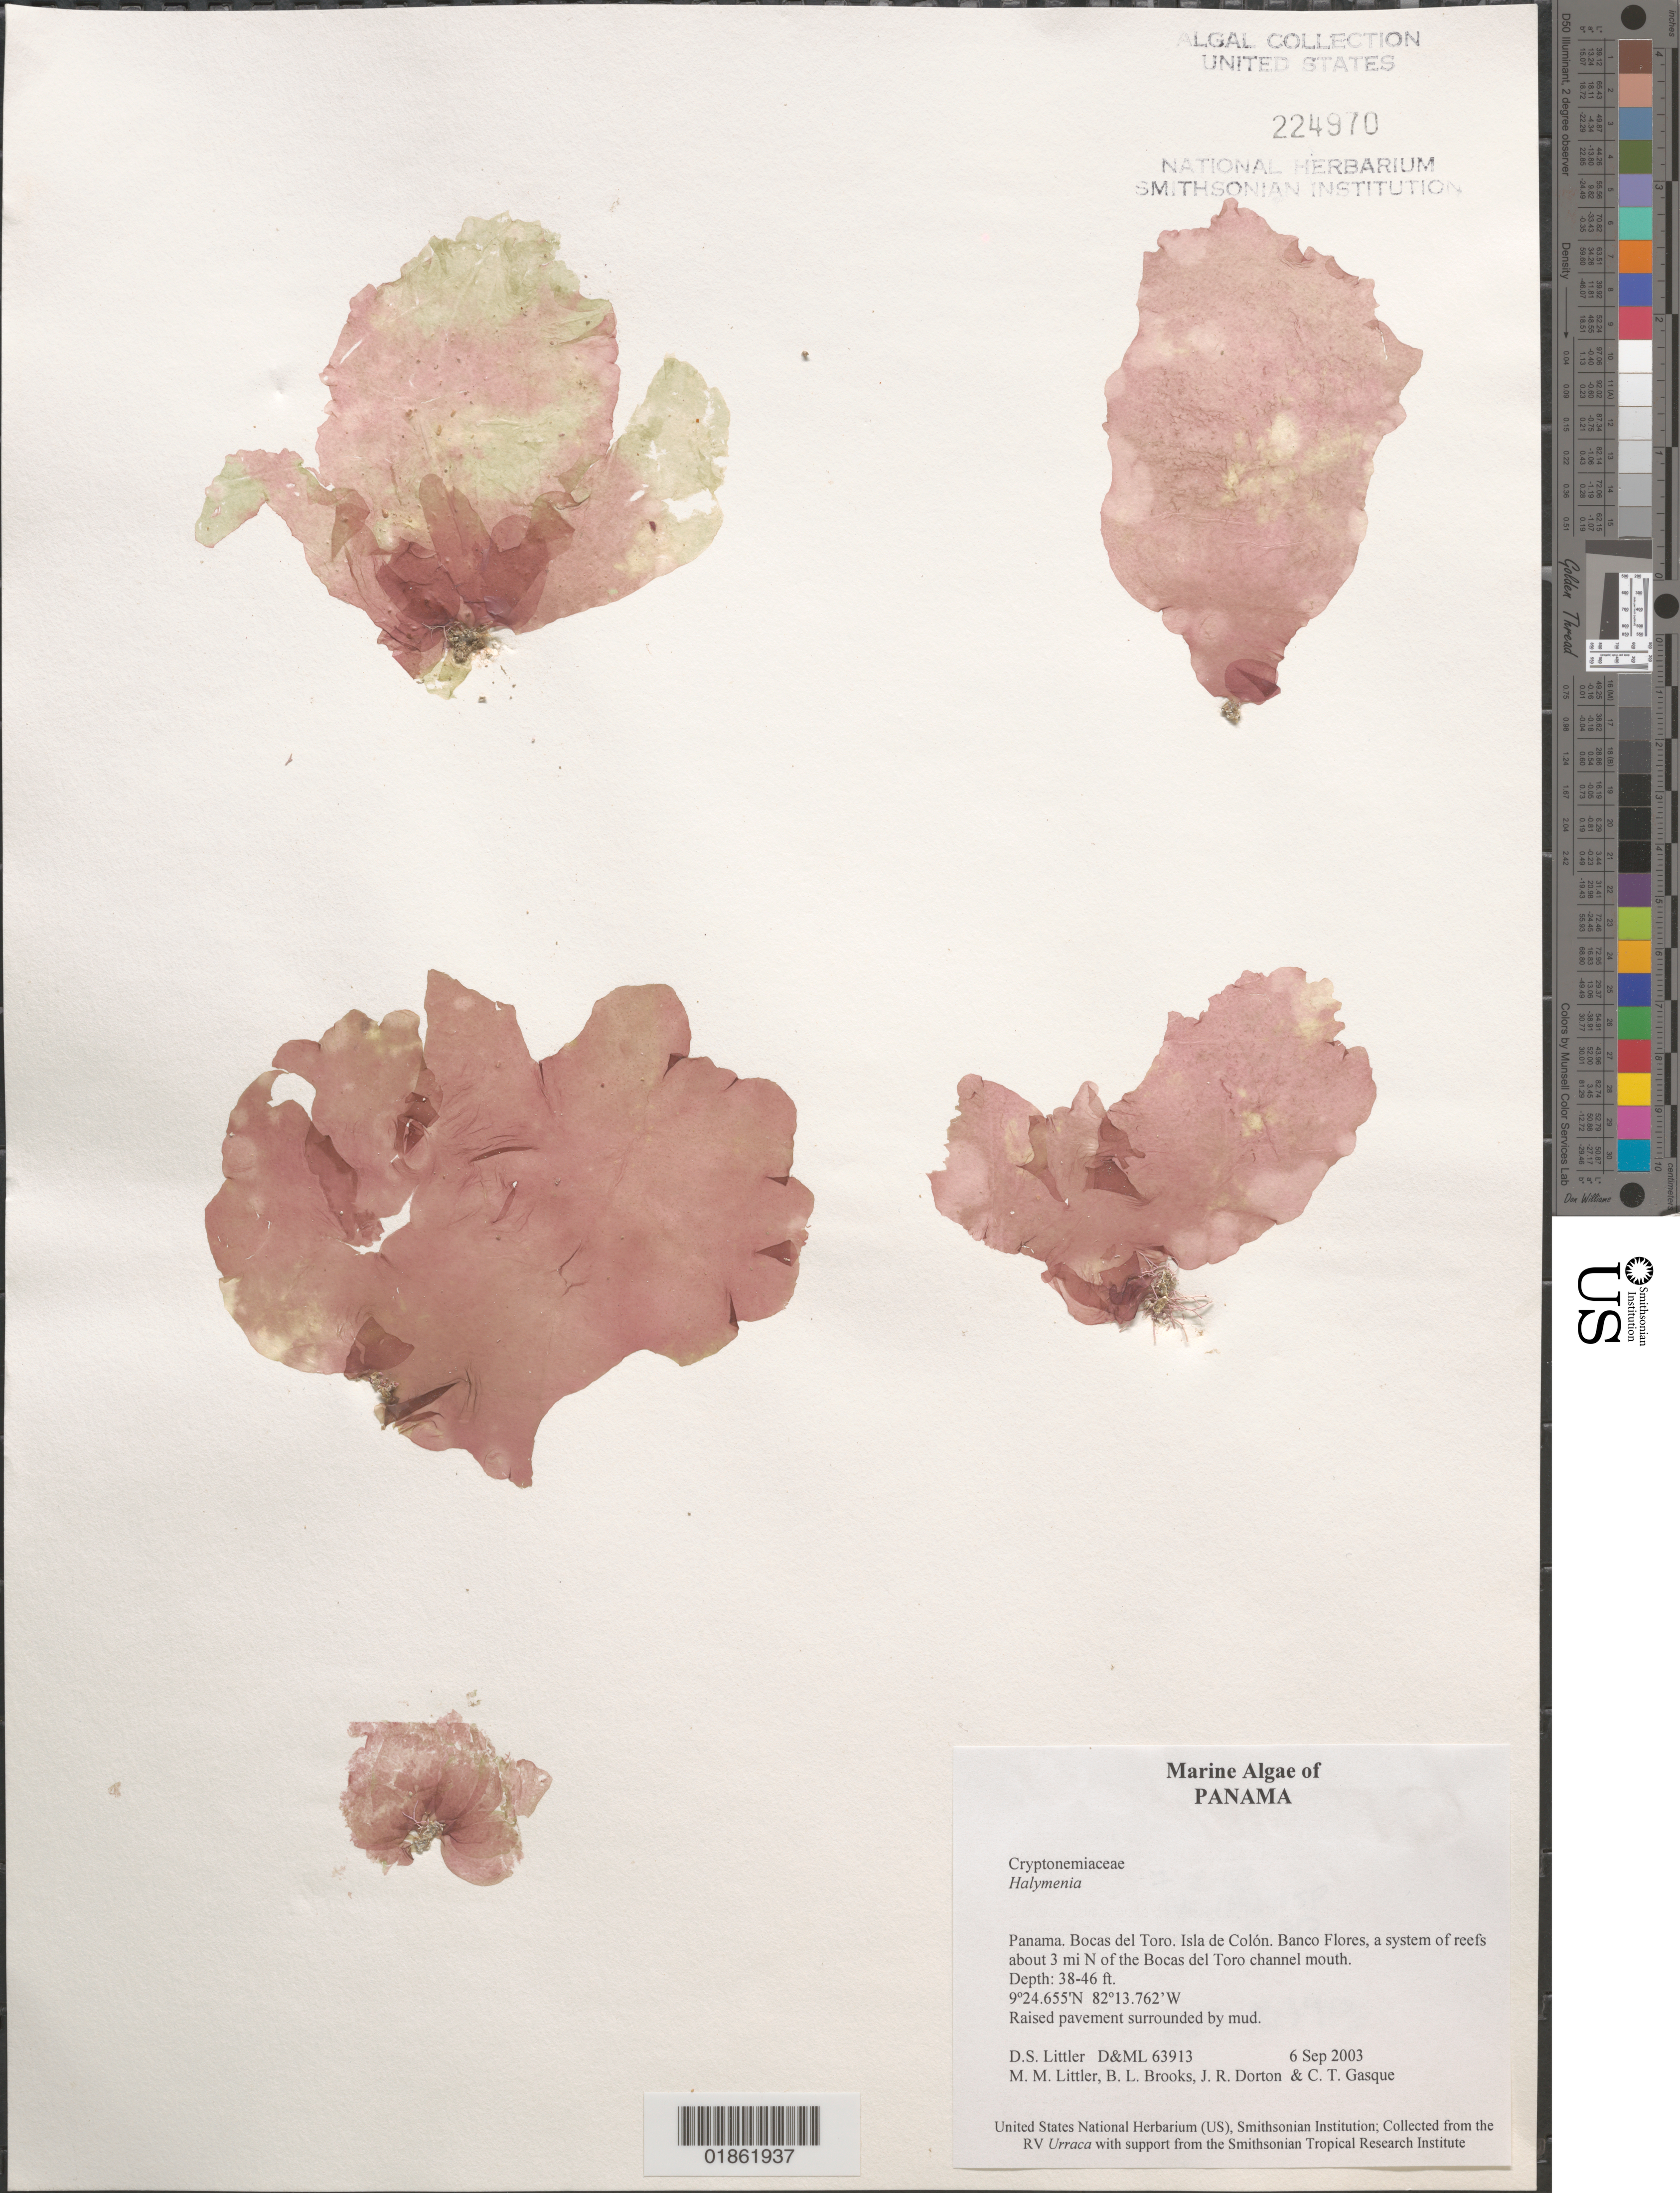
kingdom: Plantae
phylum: Rhodophyta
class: Florideophyceae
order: Halymeniales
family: Halymeniaceae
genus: Halymenia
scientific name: Halymenia sp.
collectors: M. M. Littler, D. S. Littler & B. Brooks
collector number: D&ML 63913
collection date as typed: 07 Sep 2003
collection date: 2003-09-07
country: Panama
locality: Banco Flores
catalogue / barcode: US 224970